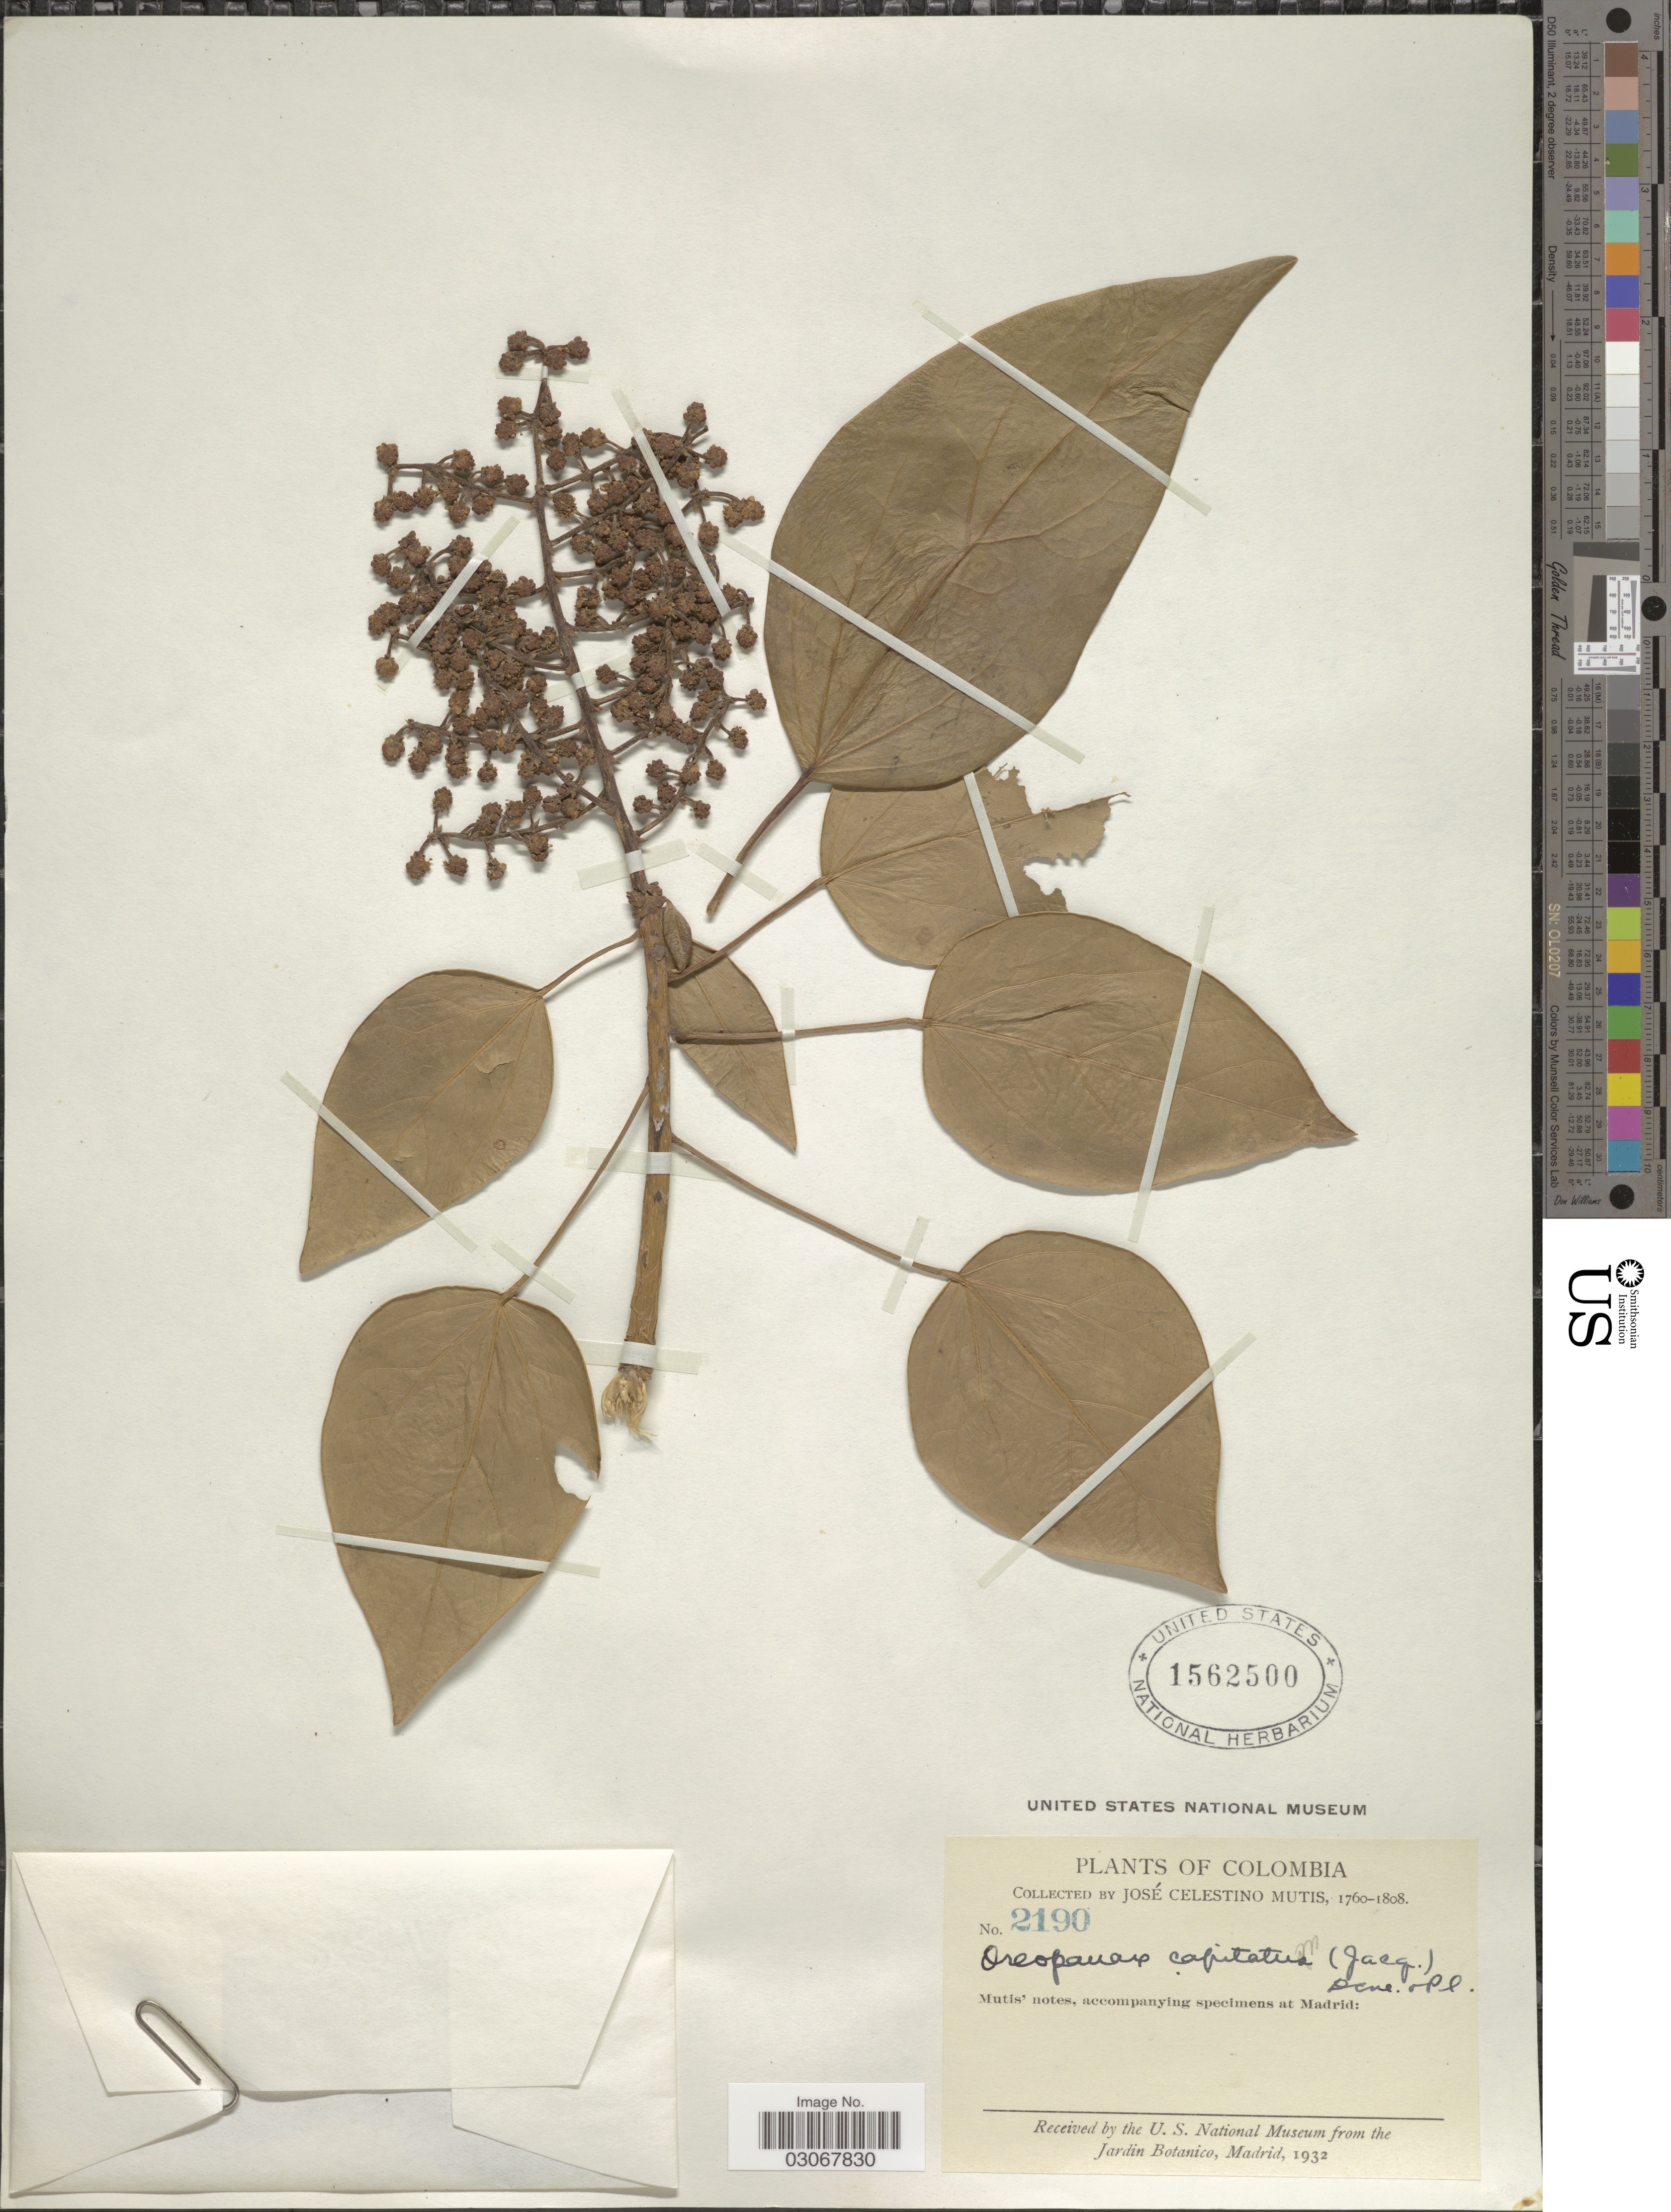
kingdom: Plantae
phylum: Tracheophyta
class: Magnoliopsida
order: Apiales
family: Araliaceae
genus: Oreopanax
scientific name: Oreopanax capitatus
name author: (Jacq.) Decne. & Planch.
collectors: J. C. B. Mutis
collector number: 2190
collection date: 1760/1808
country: Colombia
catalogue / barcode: US 1562500